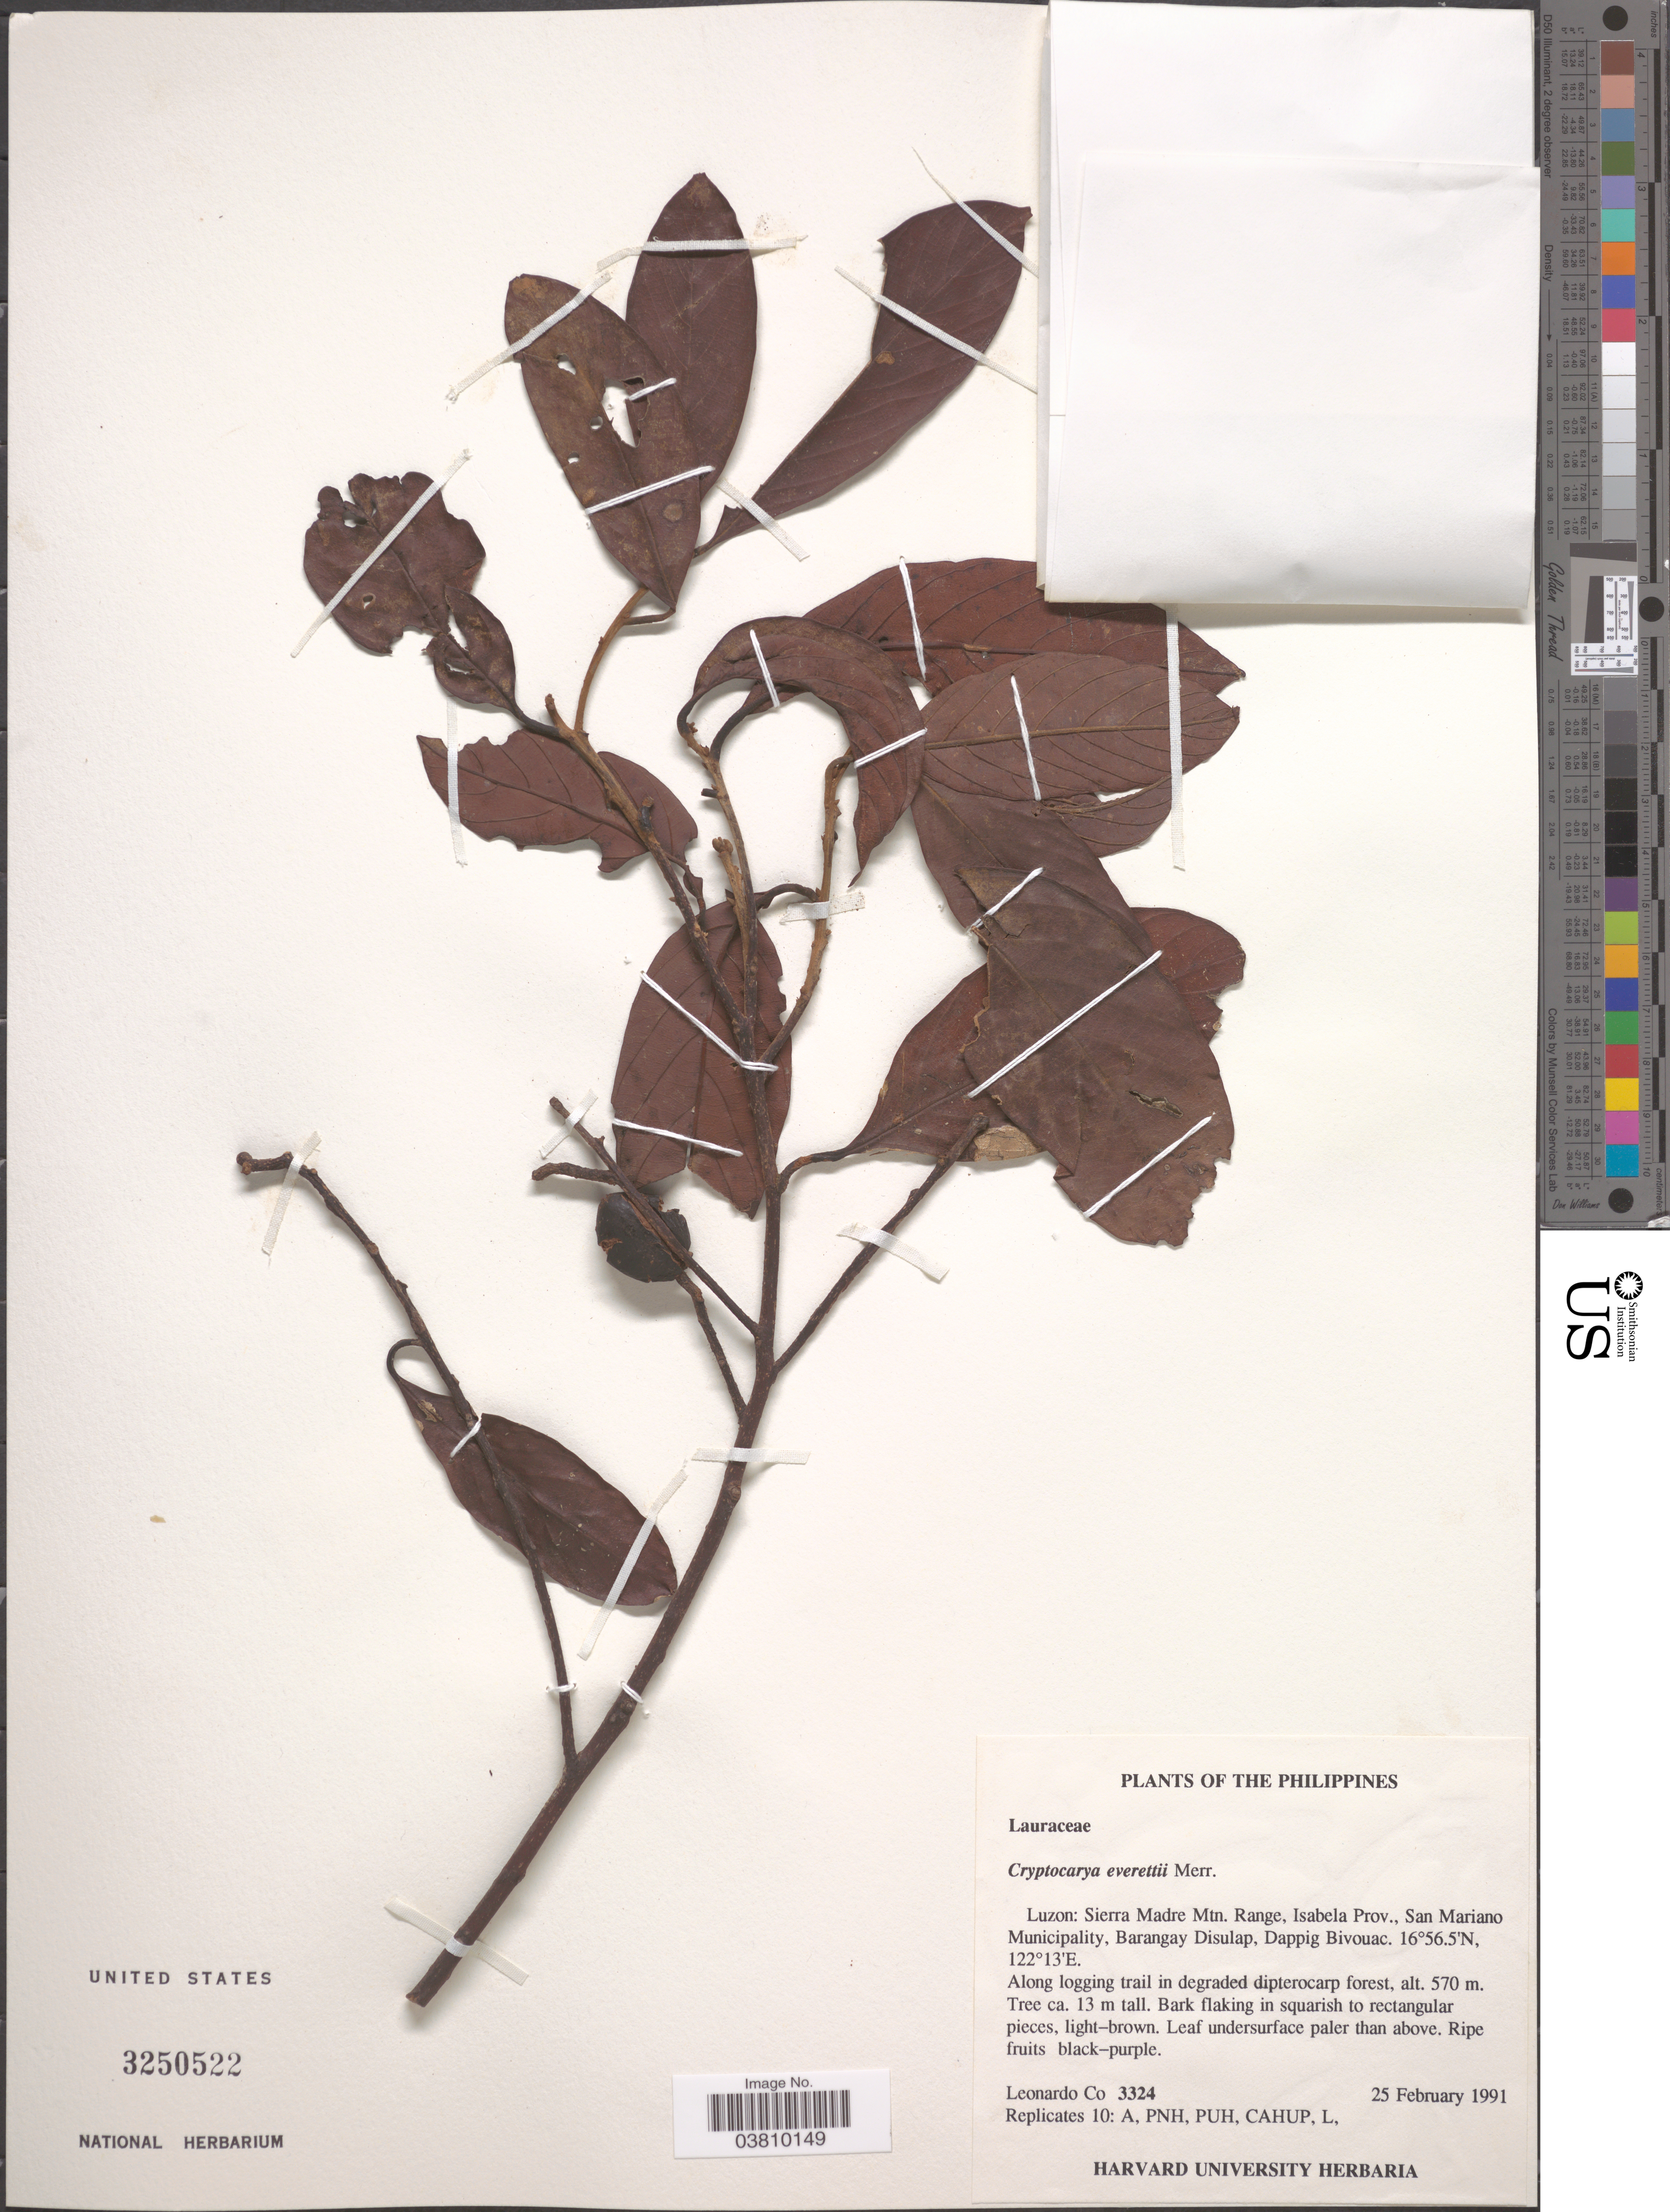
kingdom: Plantae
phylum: Tracheophyta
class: Magnoliopsida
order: Laurales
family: Lauraceae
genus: Cryptocarya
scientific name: Cryptocarya everettii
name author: Merr.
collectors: L. Co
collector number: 3324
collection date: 1991-02-25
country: Philippines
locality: Luzon: Sierra Madre Mtn. Range, Isabela Prov., San Mariano Municipality, Barangay Disulap, Dappig Bivouac. Along logging trail.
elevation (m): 570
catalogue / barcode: US 3250522